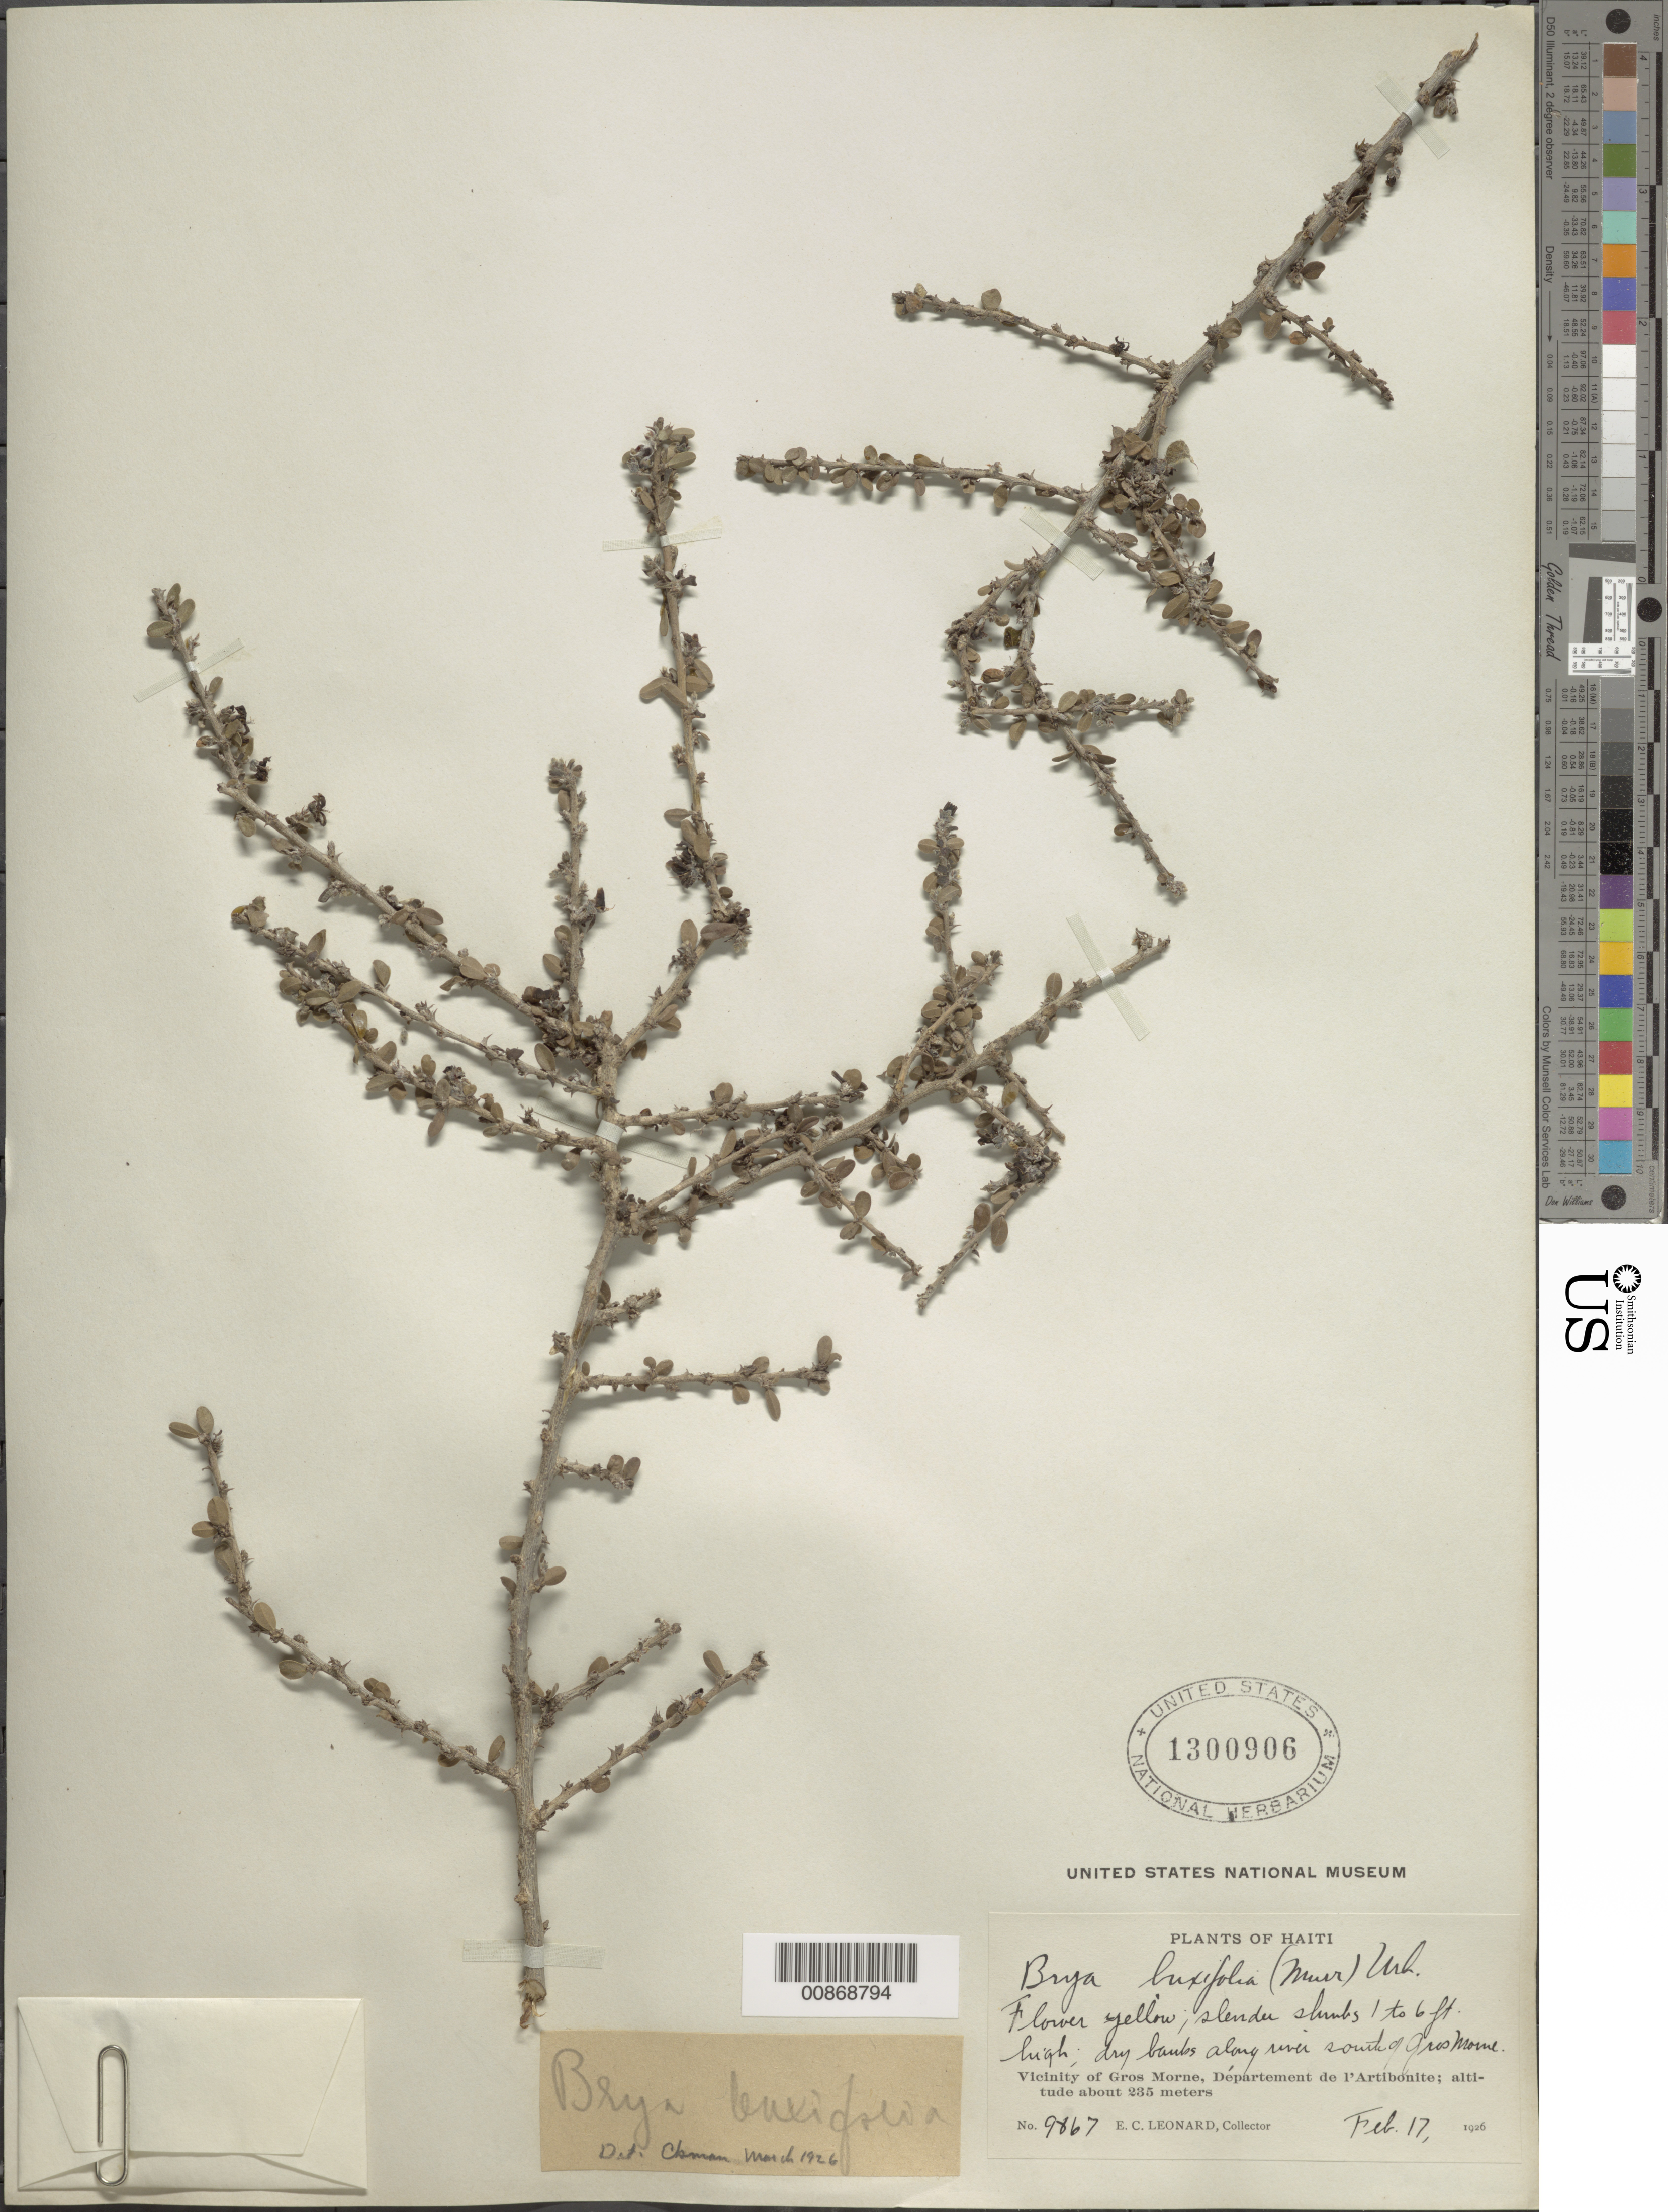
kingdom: Plantae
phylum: Tracheophyta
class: Magnoliopsida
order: Fabales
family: Fabaceae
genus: Brya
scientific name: Brya buxifolia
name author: (Murray) Urb.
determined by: Ekman, E. L.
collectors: E. C. Leonard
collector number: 9867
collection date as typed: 17 Feb 1926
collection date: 1926-02-17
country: Haiti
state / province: Artibonite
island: Hispaniola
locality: South of Gros Morne.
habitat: Dry banks along river.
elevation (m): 235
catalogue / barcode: US 1300906